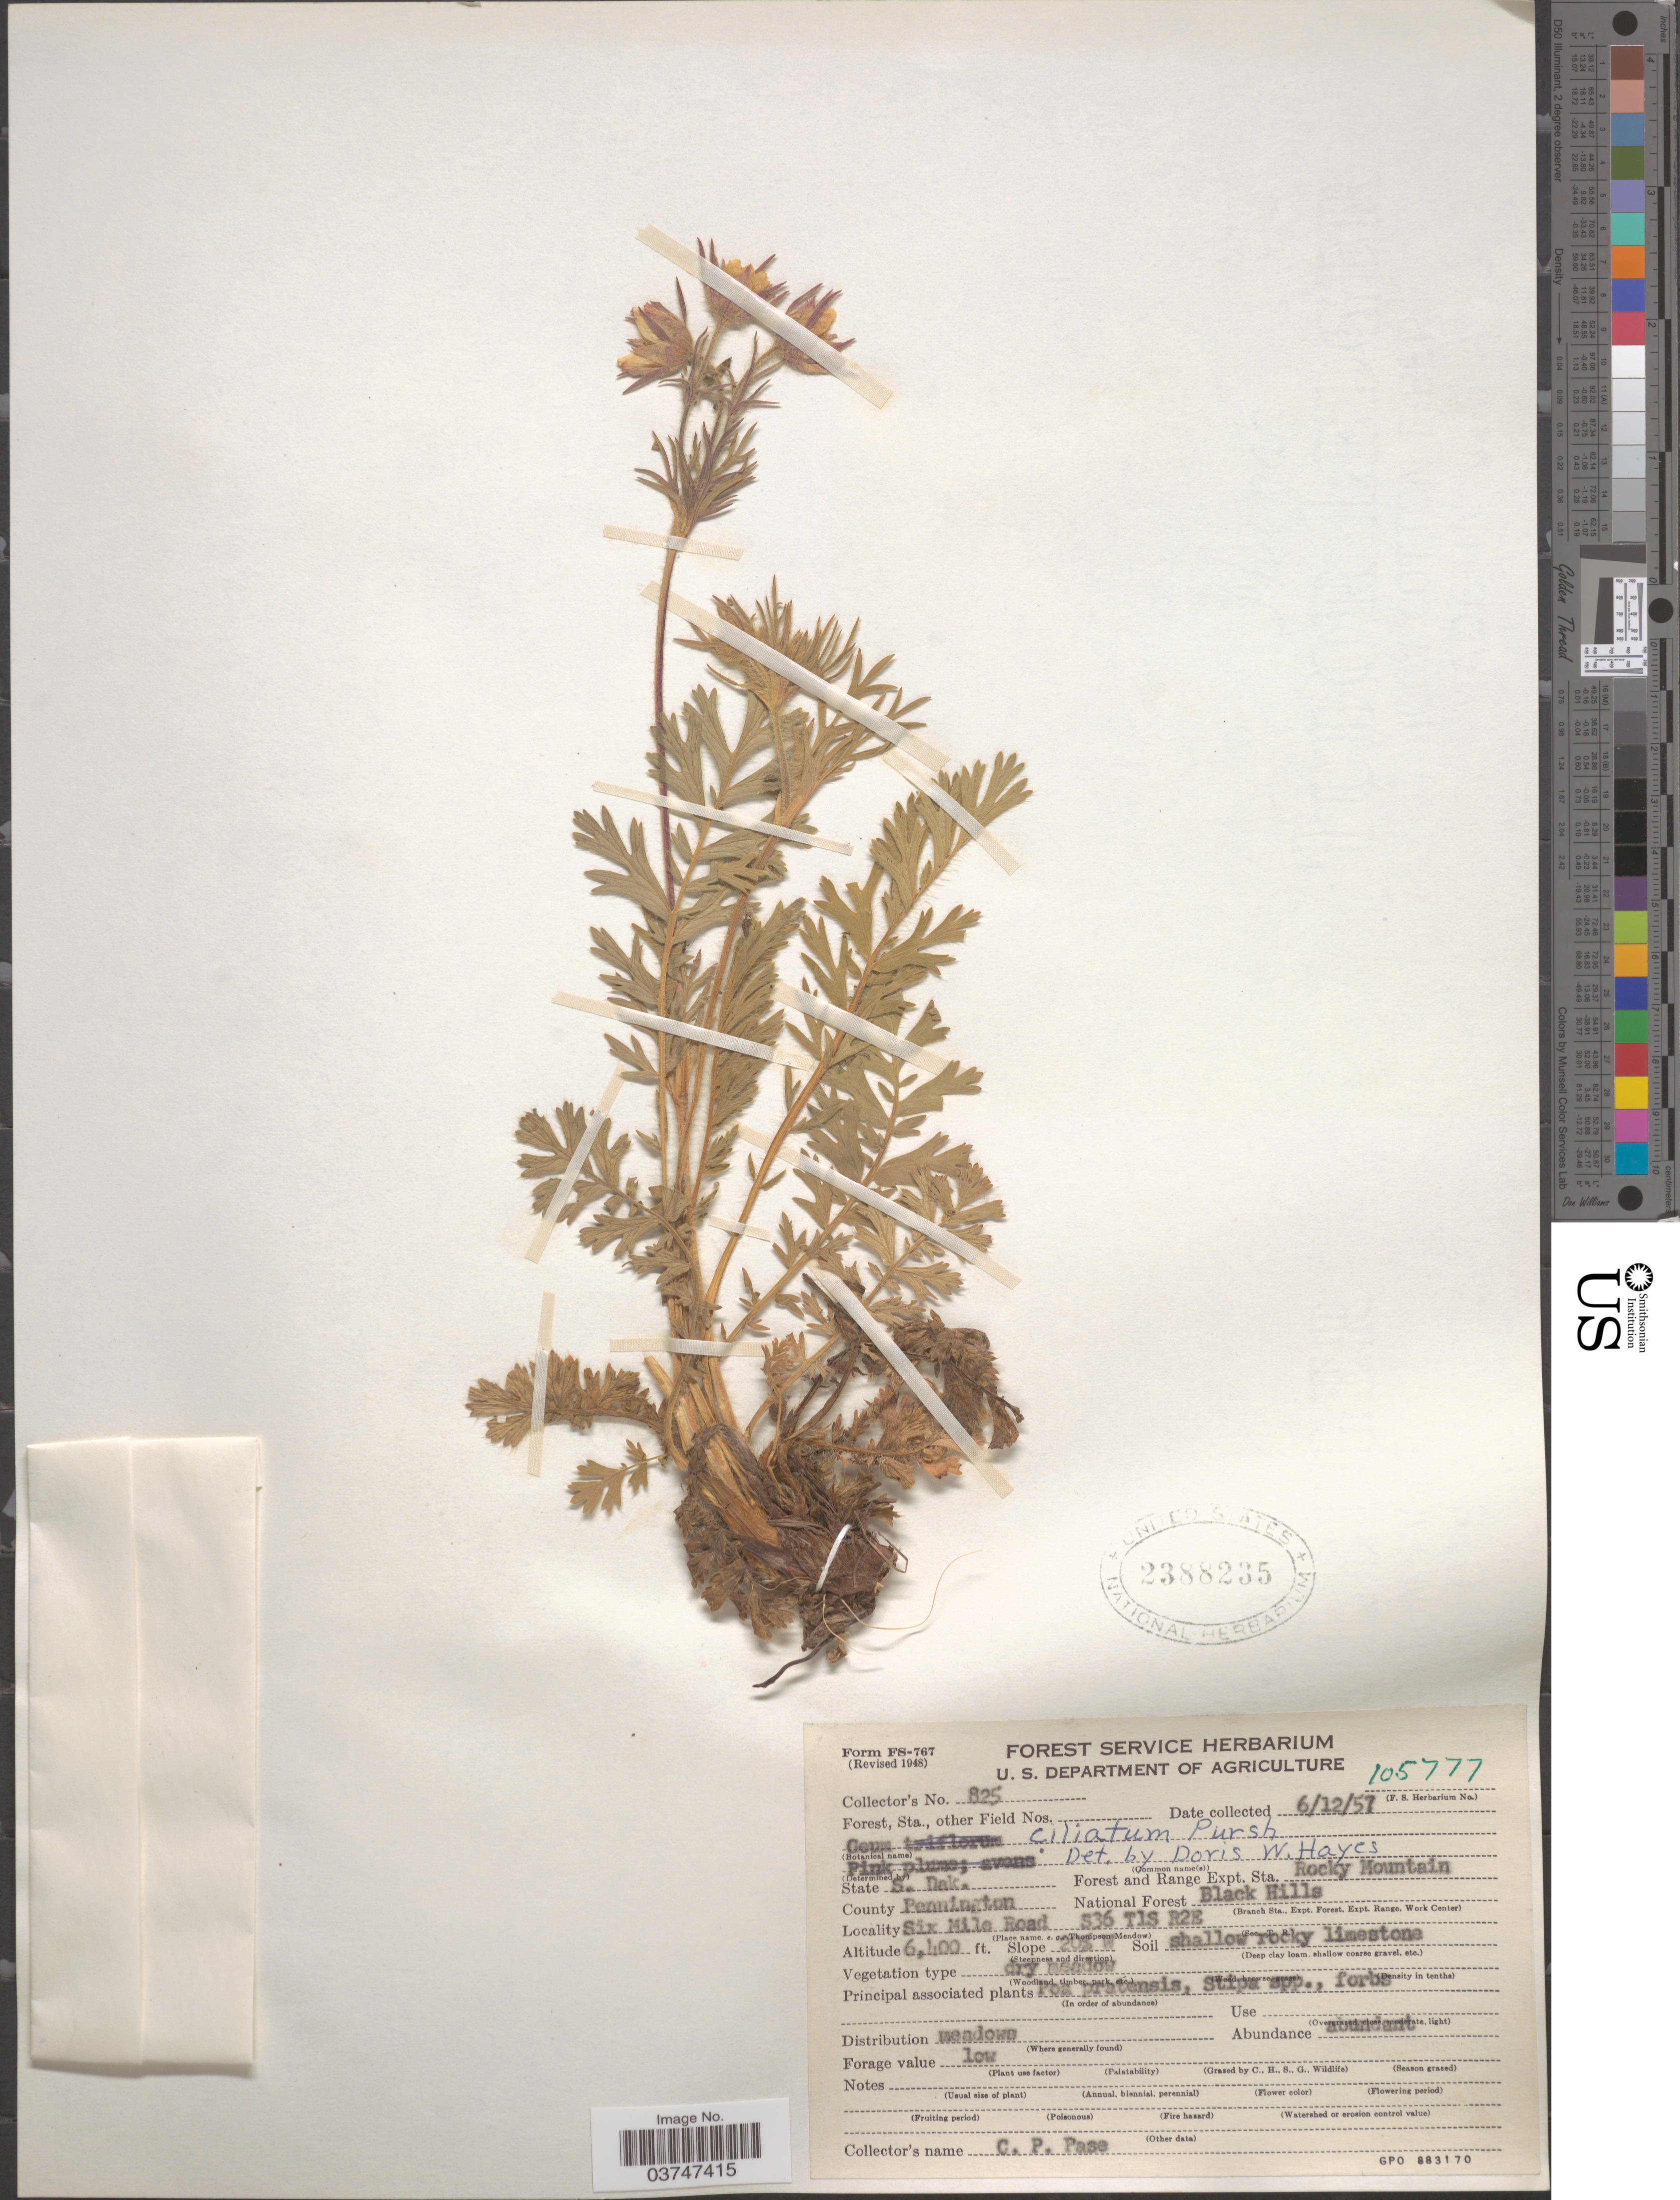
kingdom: Plantae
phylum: Tracheophyta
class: Magnoliopsida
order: Rosales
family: Rosaceae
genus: Geum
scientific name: Geum ciliatum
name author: Pursh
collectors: C. P. Pase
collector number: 825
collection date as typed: Transcribed d/m/y: 12/6/57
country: United States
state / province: South Dakota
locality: Forest and Range Expt. Sta. Rocky Mountain. County Pennington. National Forest Black Hills. Six Mile Road S36 T1S R2E.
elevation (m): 1951